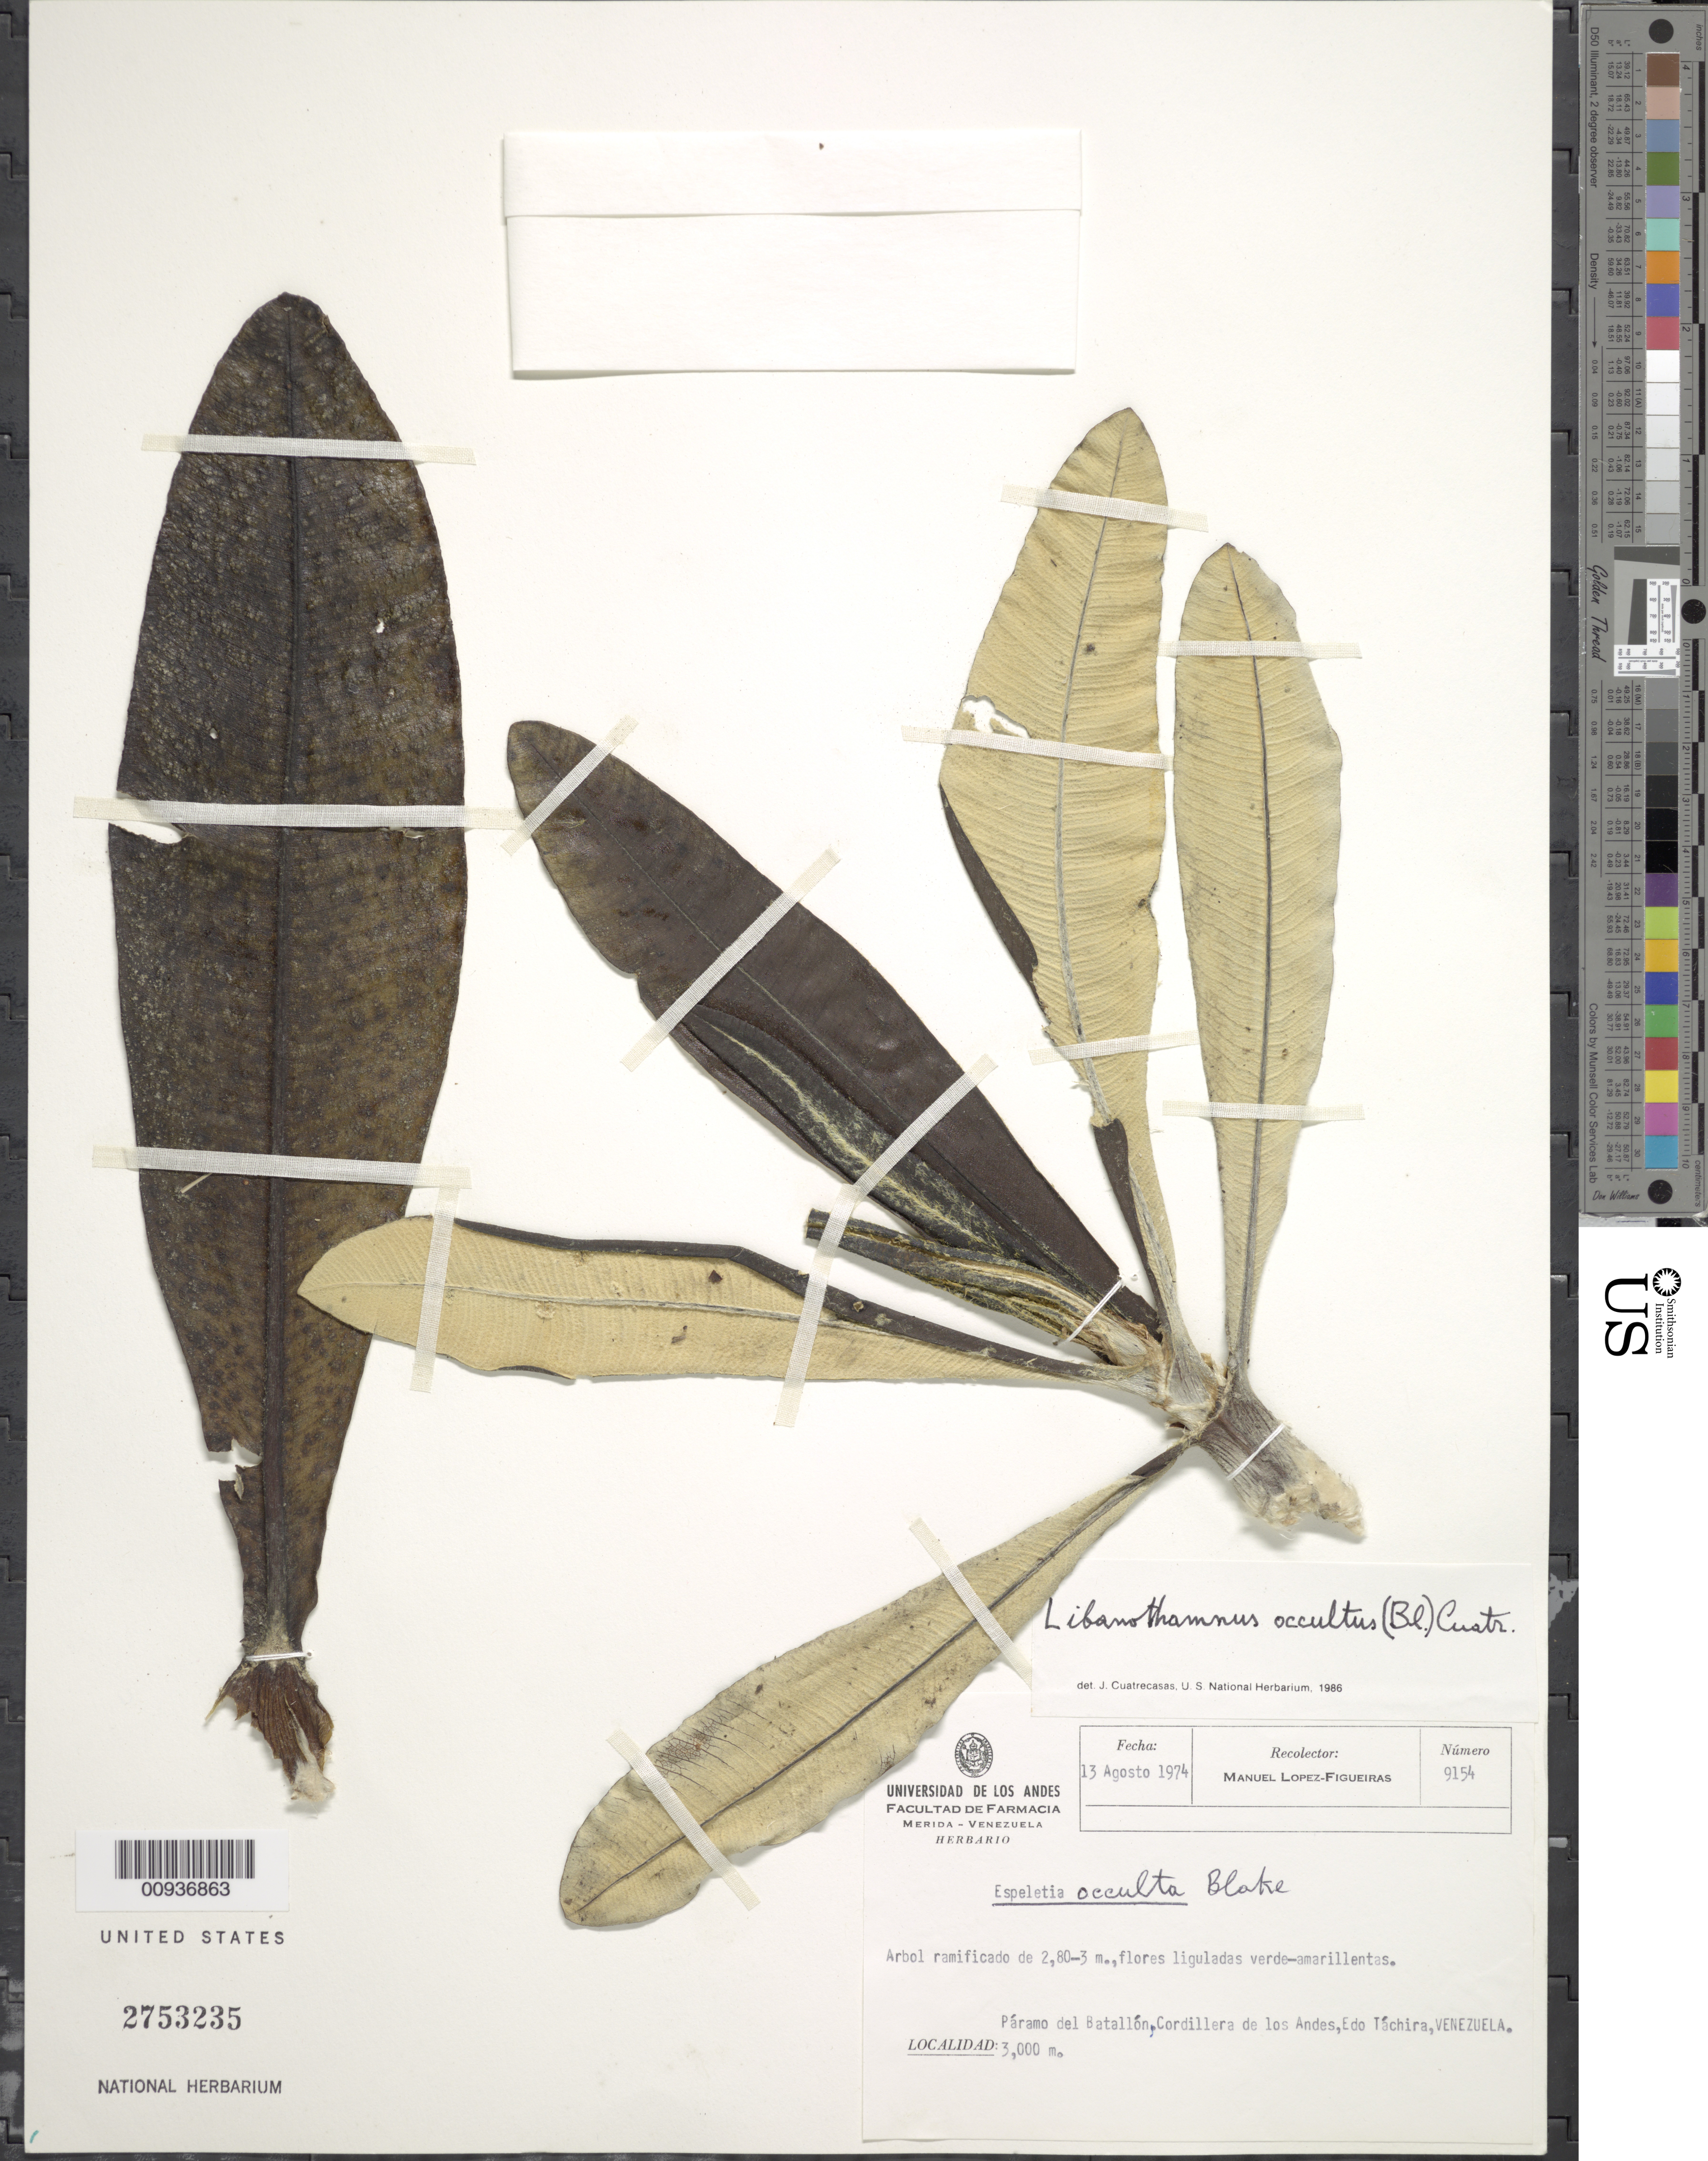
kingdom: Plantae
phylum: Tracheophyta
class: Magnoliopsida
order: Asterales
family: Asteraceae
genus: Libanothamnus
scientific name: Libanothamnus occultus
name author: (S.F. Blake) Cuatrec.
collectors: M. López Figueiras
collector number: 9154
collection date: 1974-08-13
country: Venezuela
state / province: Tachira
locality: Paramo del Batallon, Cordillera de los Andes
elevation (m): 3000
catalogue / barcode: US 2753235